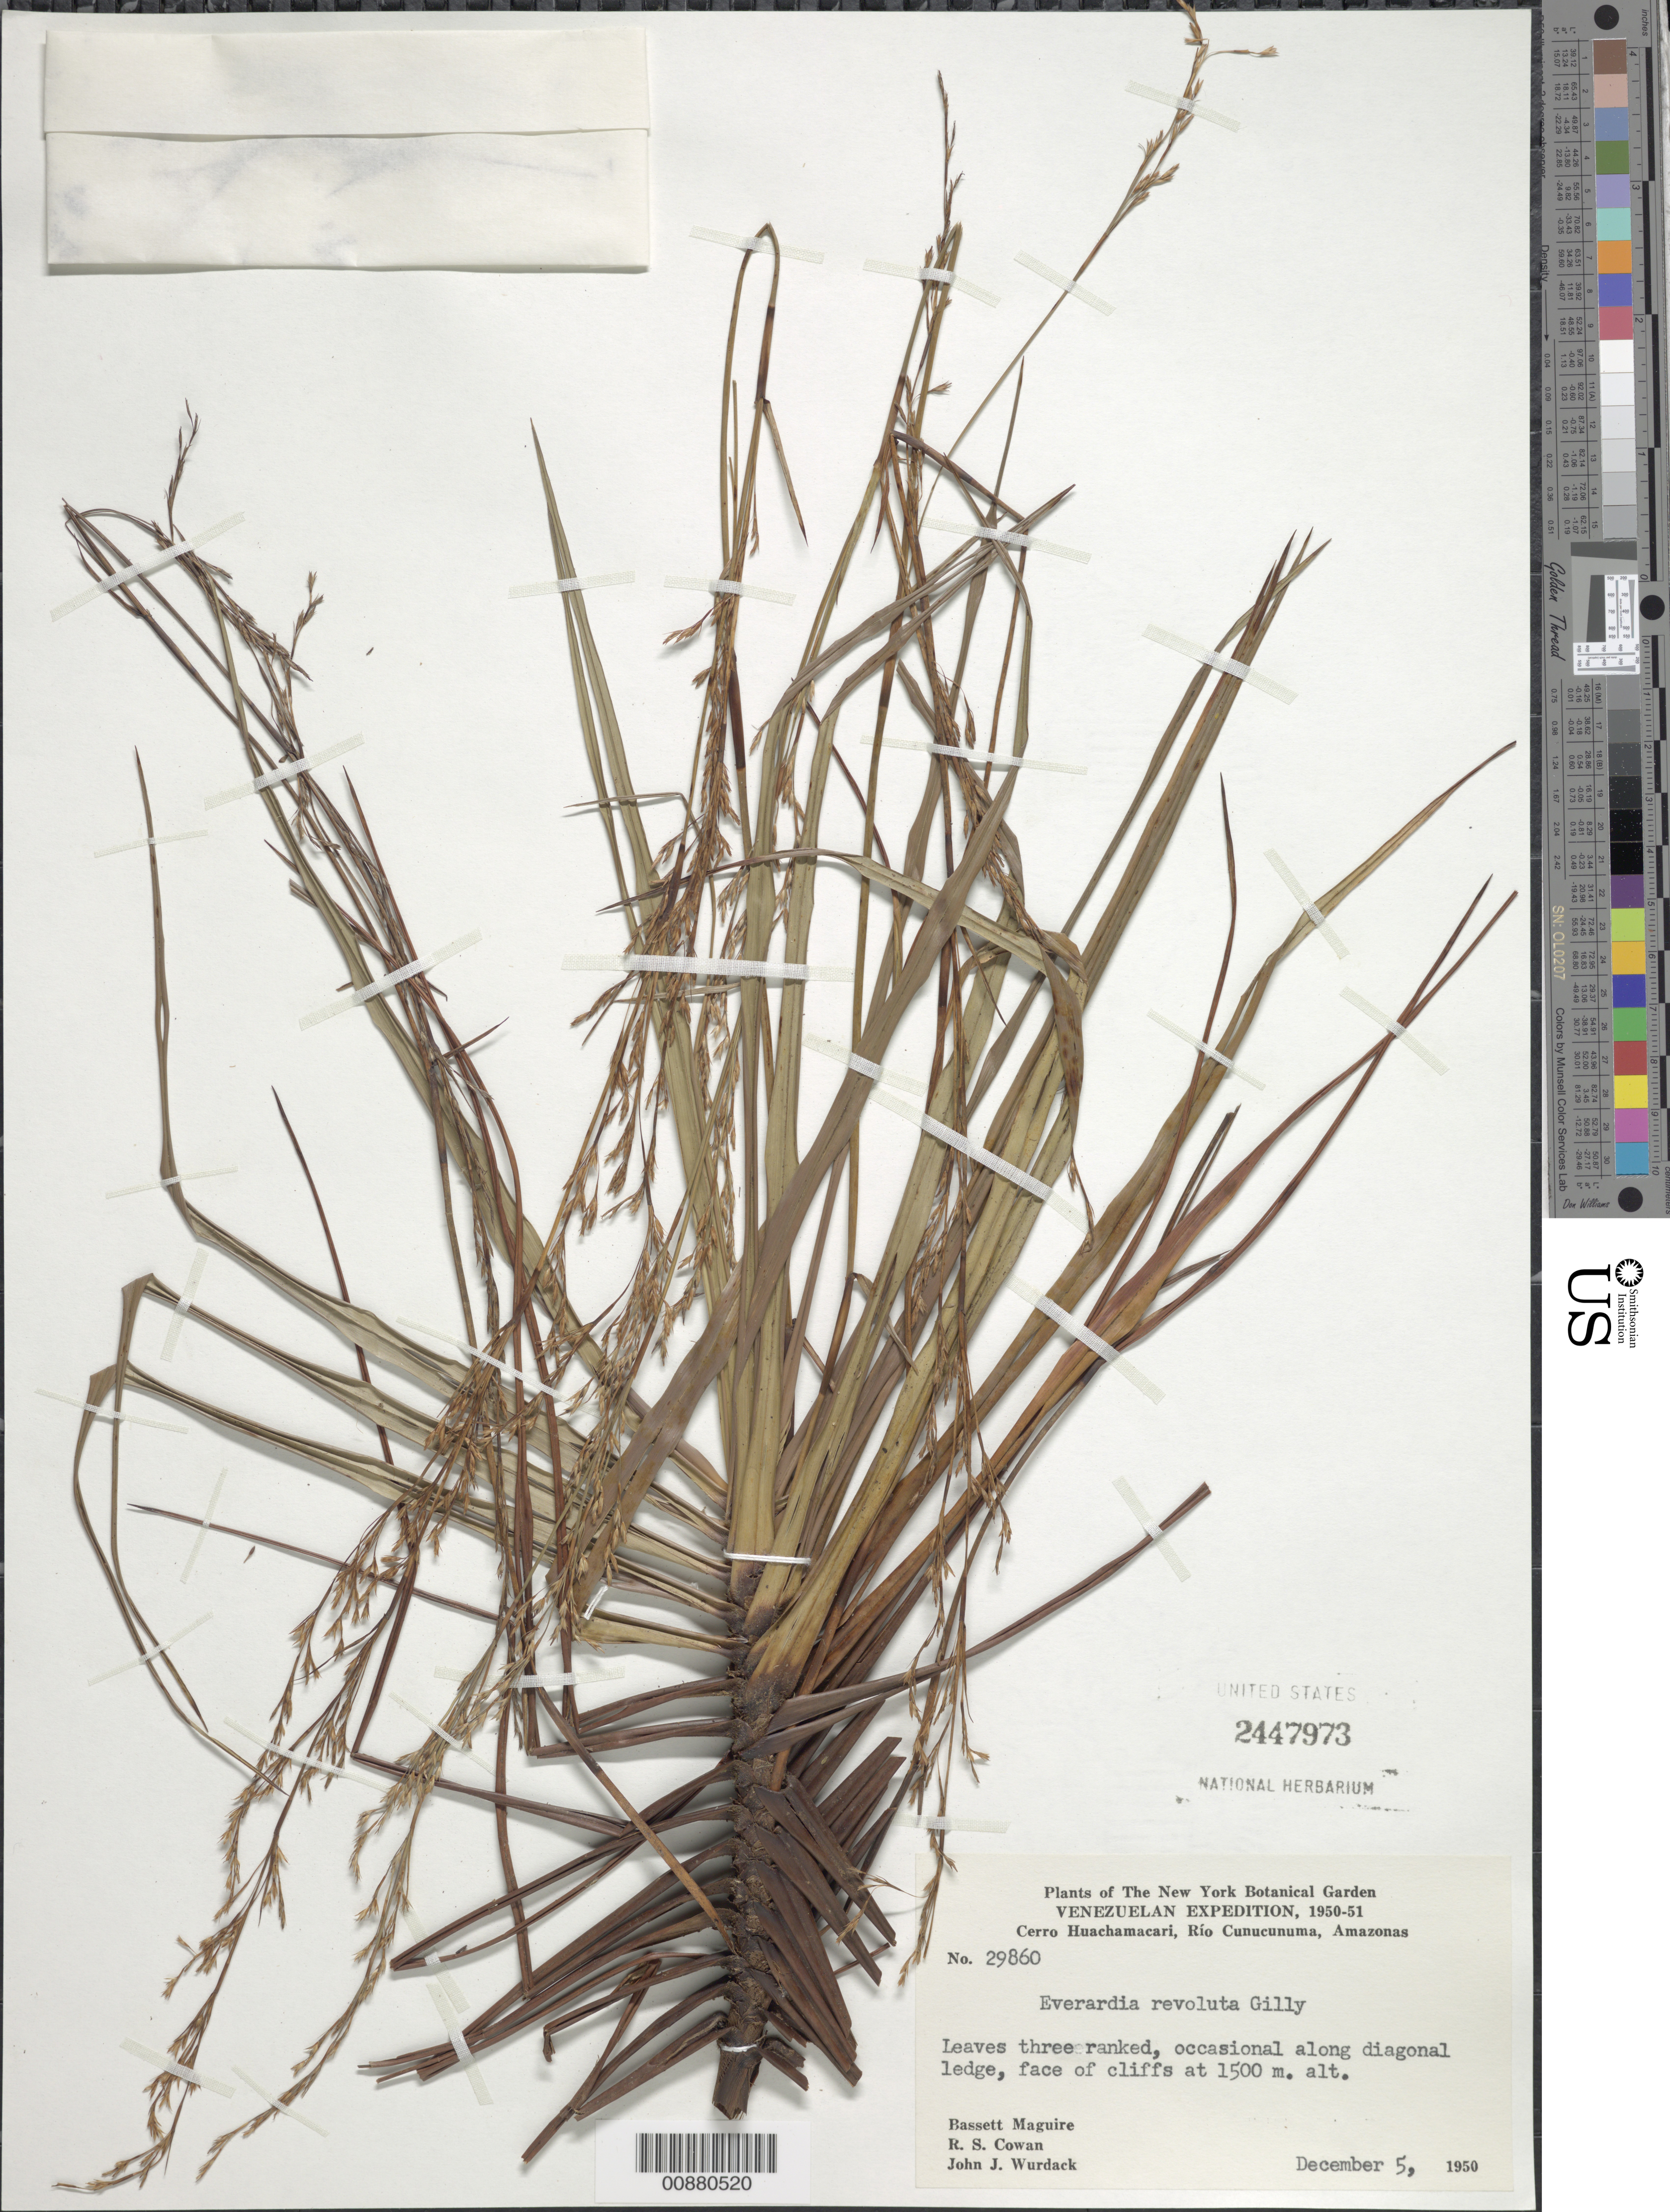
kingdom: Plantae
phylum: Tracheophyta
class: Liliopsida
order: Poales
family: Cyperaceae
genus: Cephalocarpus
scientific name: Cephalocarpus distichus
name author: (T. Koyama & Maguire) S.M. Costa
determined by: Strong, Mark T., (BOT), Smithsonian Institution - National Museum of Natural History (UNITED STATES)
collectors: B. Maguire, R. S. Cowan & J. J. Wurdack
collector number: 29860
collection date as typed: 5-Dec-50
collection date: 1950-12-05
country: Venezuela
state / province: Amazonas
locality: Cerro Huachamacari, Río Cunucunuma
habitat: Along diagonal ledge, face of cliffs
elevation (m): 1500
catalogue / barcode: US 2447973